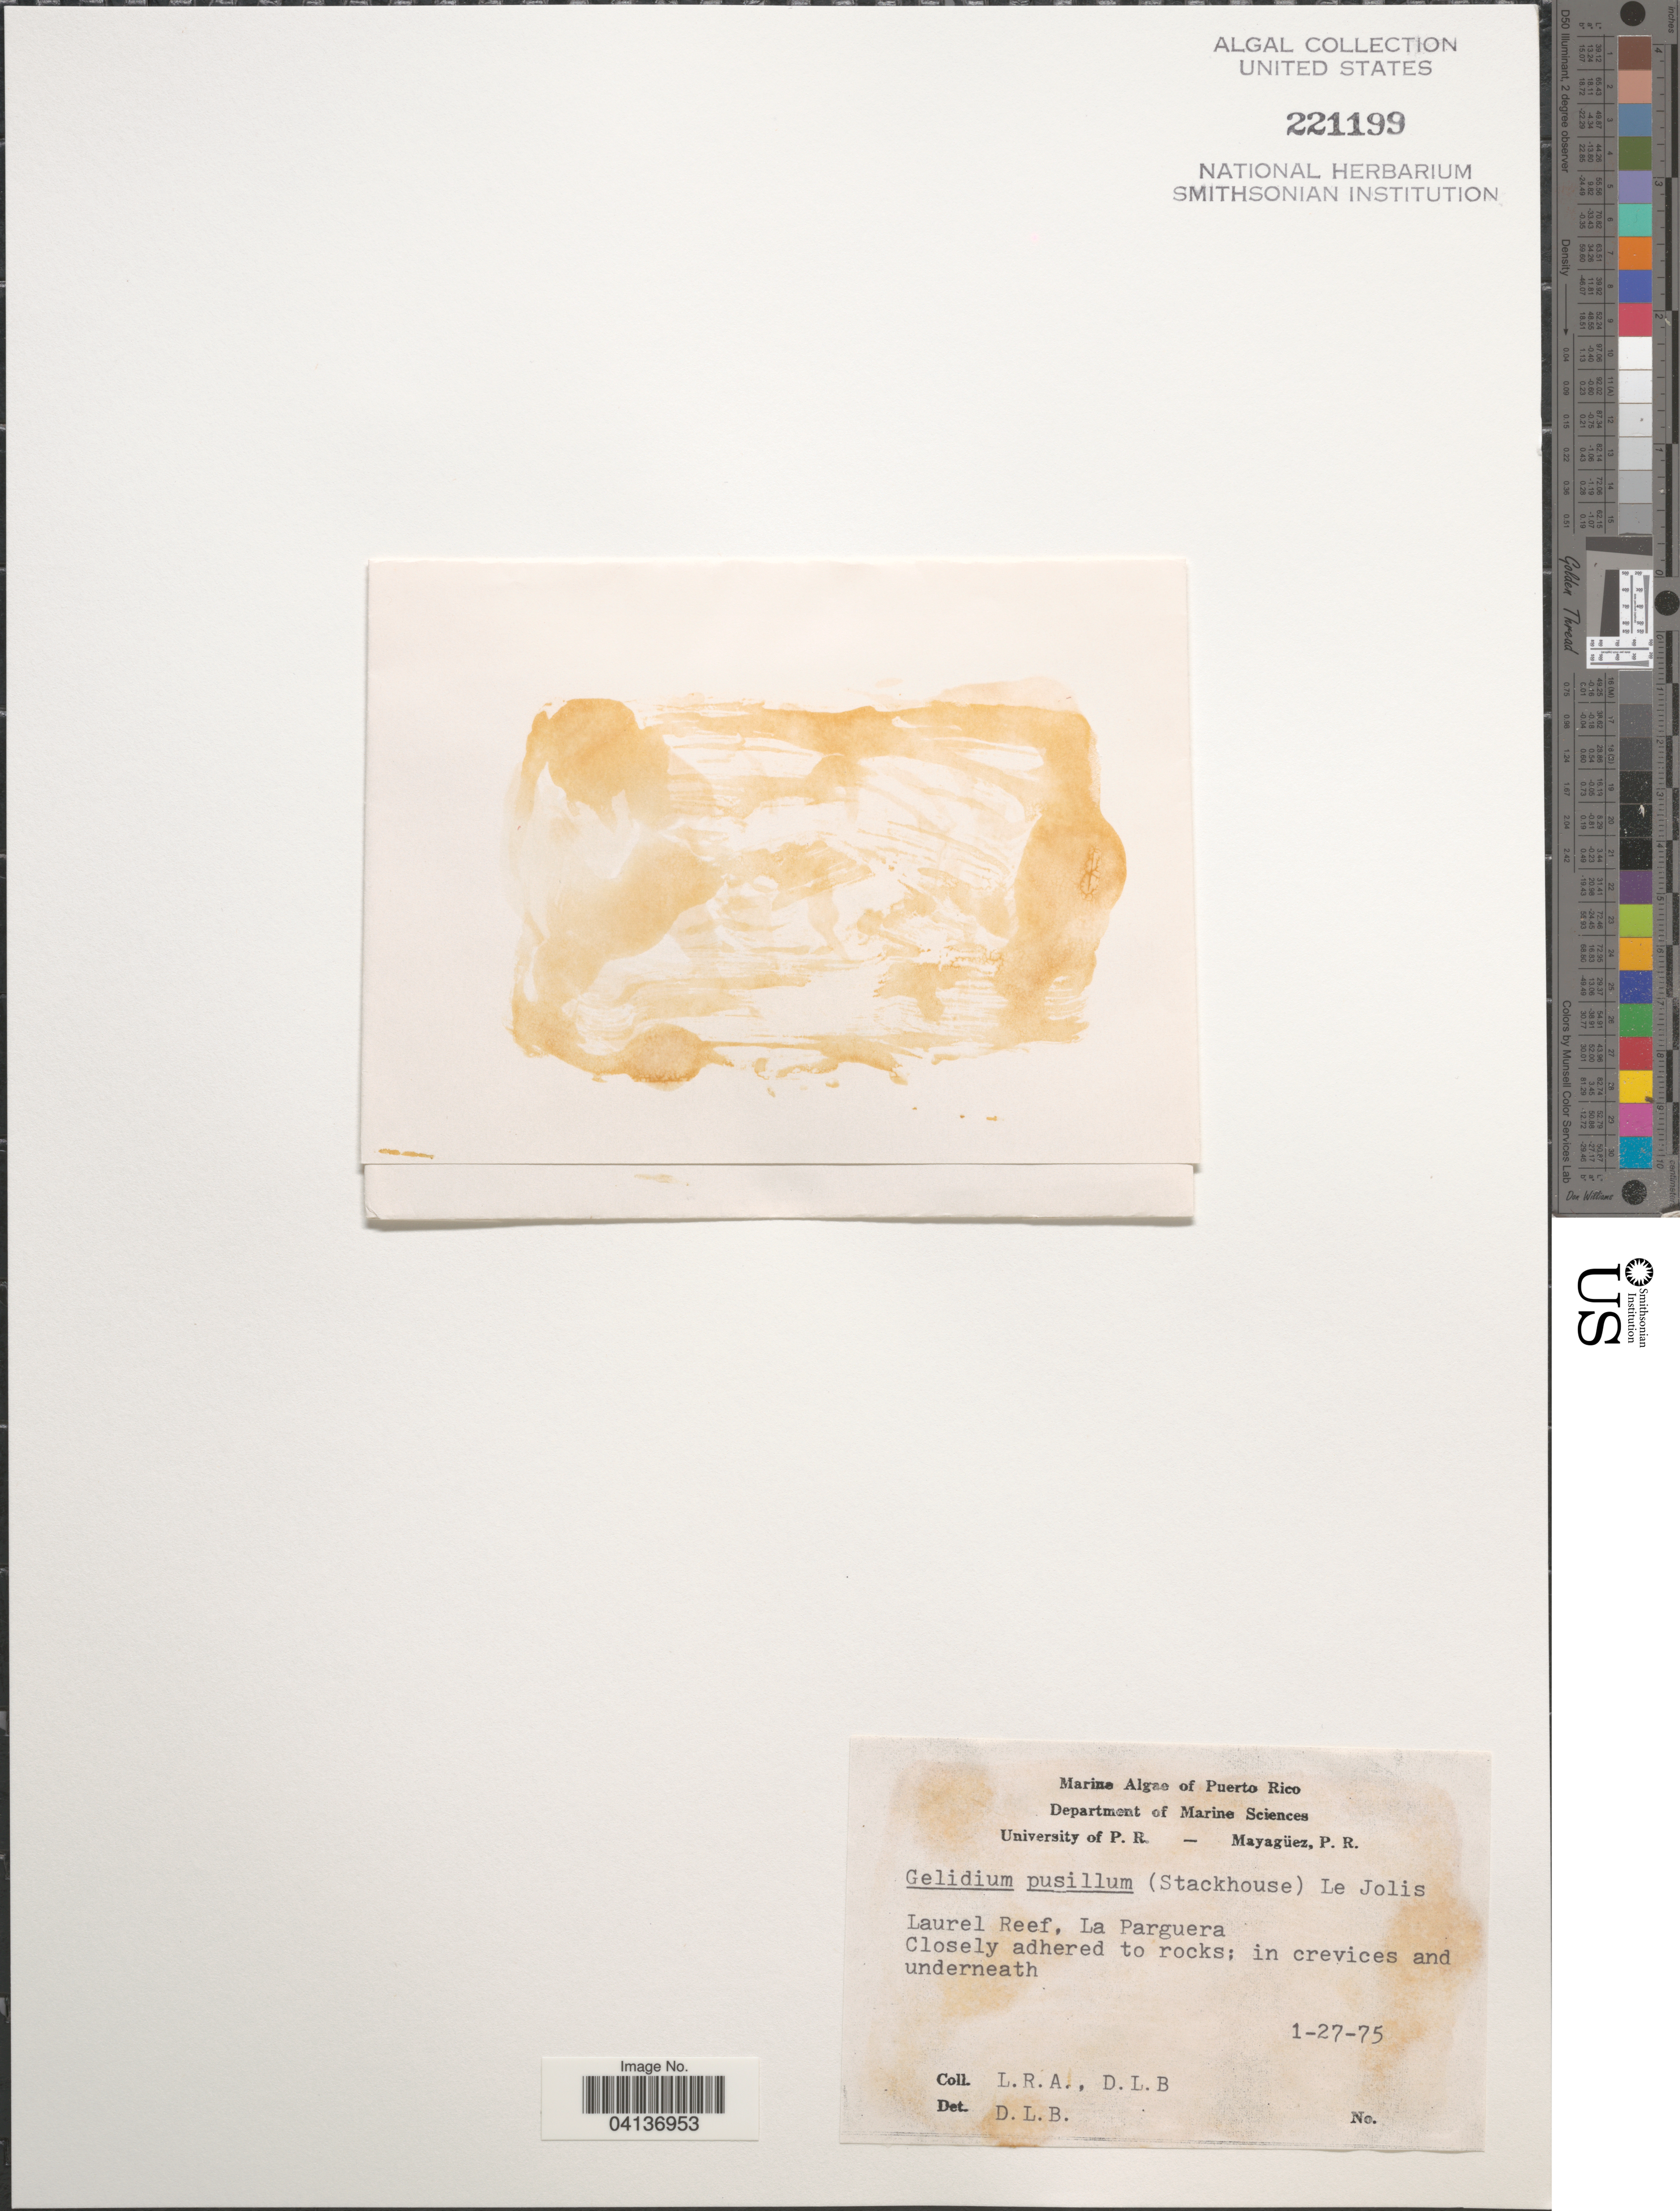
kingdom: Plantae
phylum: Rhodophyta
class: Florideophyceae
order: Gelidiales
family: Gelidiaceae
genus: Gelidium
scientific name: Gelidium pusillum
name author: (Stackh.) Le Jol.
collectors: L. R. A. & D. L. B.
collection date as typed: Transcribed d/m/y: 27/1/75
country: Puerto Rico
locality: Laurel Reef, La Parguera.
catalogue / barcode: US 221199